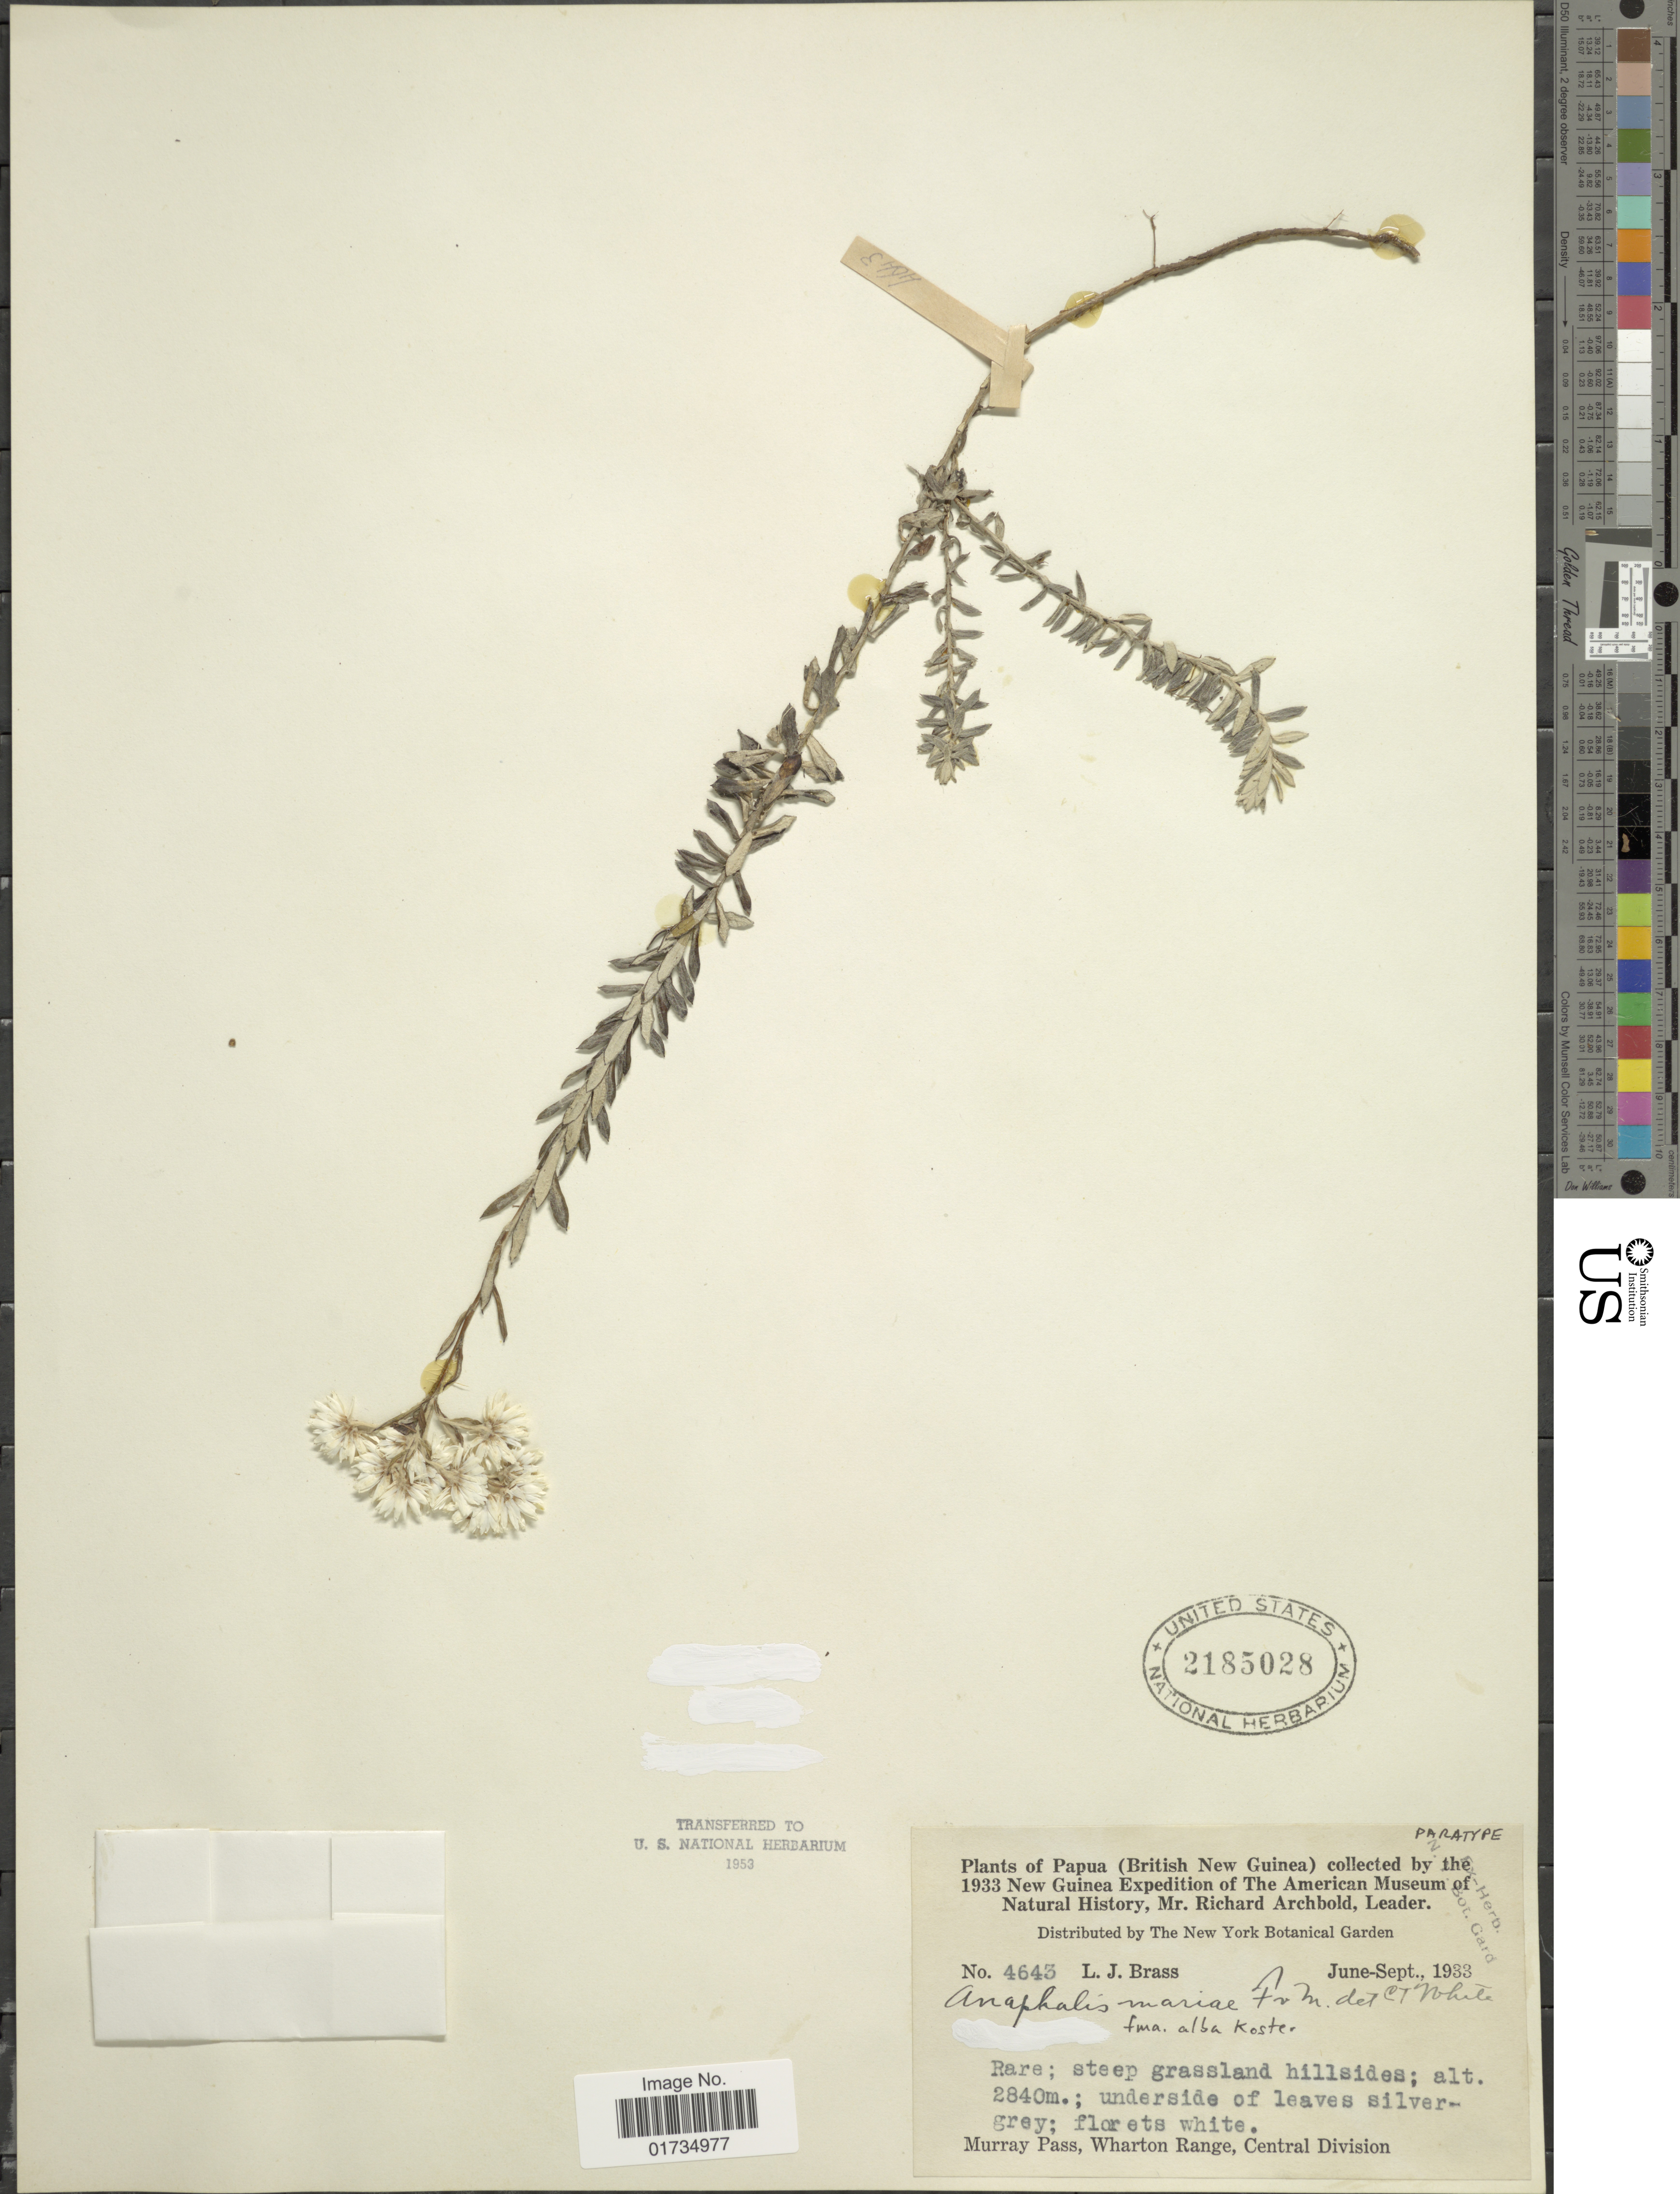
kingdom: Plantae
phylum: Tracheophyta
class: Magnoliopsida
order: Asterales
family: Asteraceae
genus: Anaphalis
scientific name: Anaphalis mariae f. alba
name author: J. Kost.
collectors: L. J. Brass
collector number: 4643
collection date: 1933-06/1933-09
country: Papua New Guinea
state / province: Central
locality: Papua (British New Guinea) Murray Pass, Wharton Range, Central Division.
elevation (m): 2840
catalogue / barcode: US 2185028